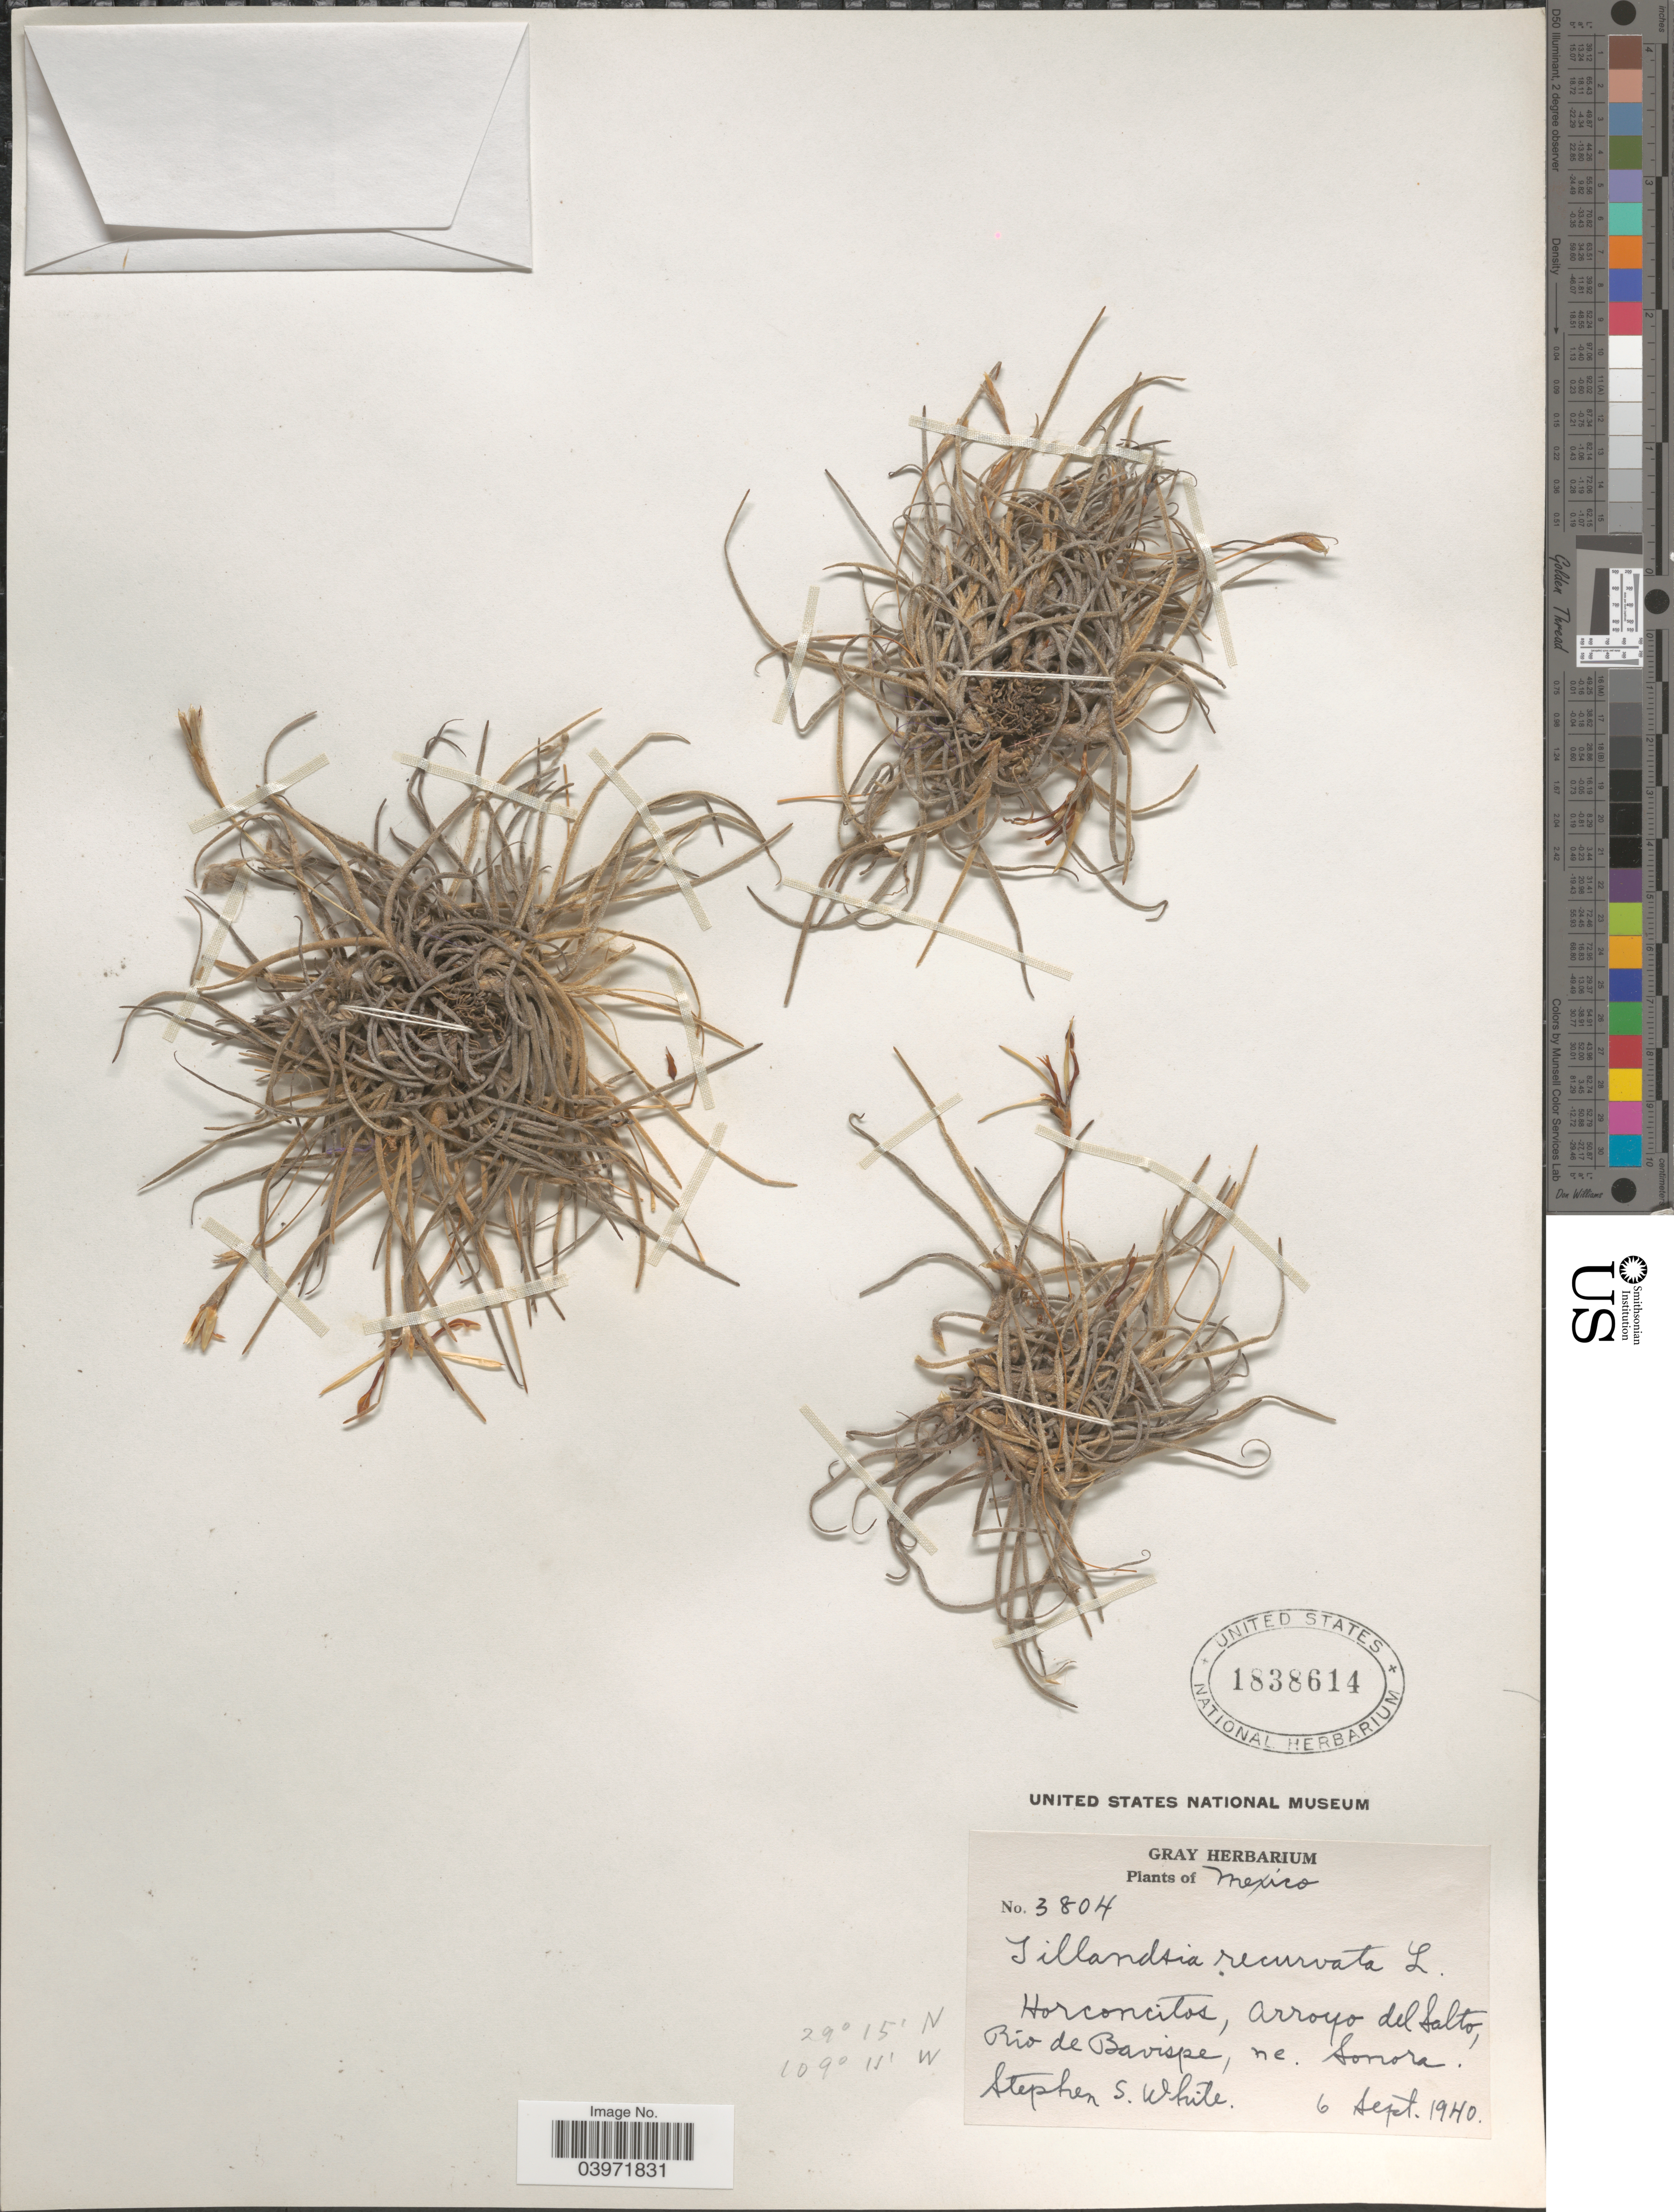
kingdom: Plantae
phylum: Tracheophyta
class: Liliopsida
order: Poales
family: Bromeliaceae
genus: Tillandsia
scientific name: Tillandsia recurvata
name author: L.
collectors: S. S. White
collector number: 3804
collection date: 1940-09-06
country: Mexico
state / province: Sonora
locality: Horconcitos, Arroyo del Salto, Rio de Bavispe, n.e. Sonora.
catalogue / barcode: US 1838614